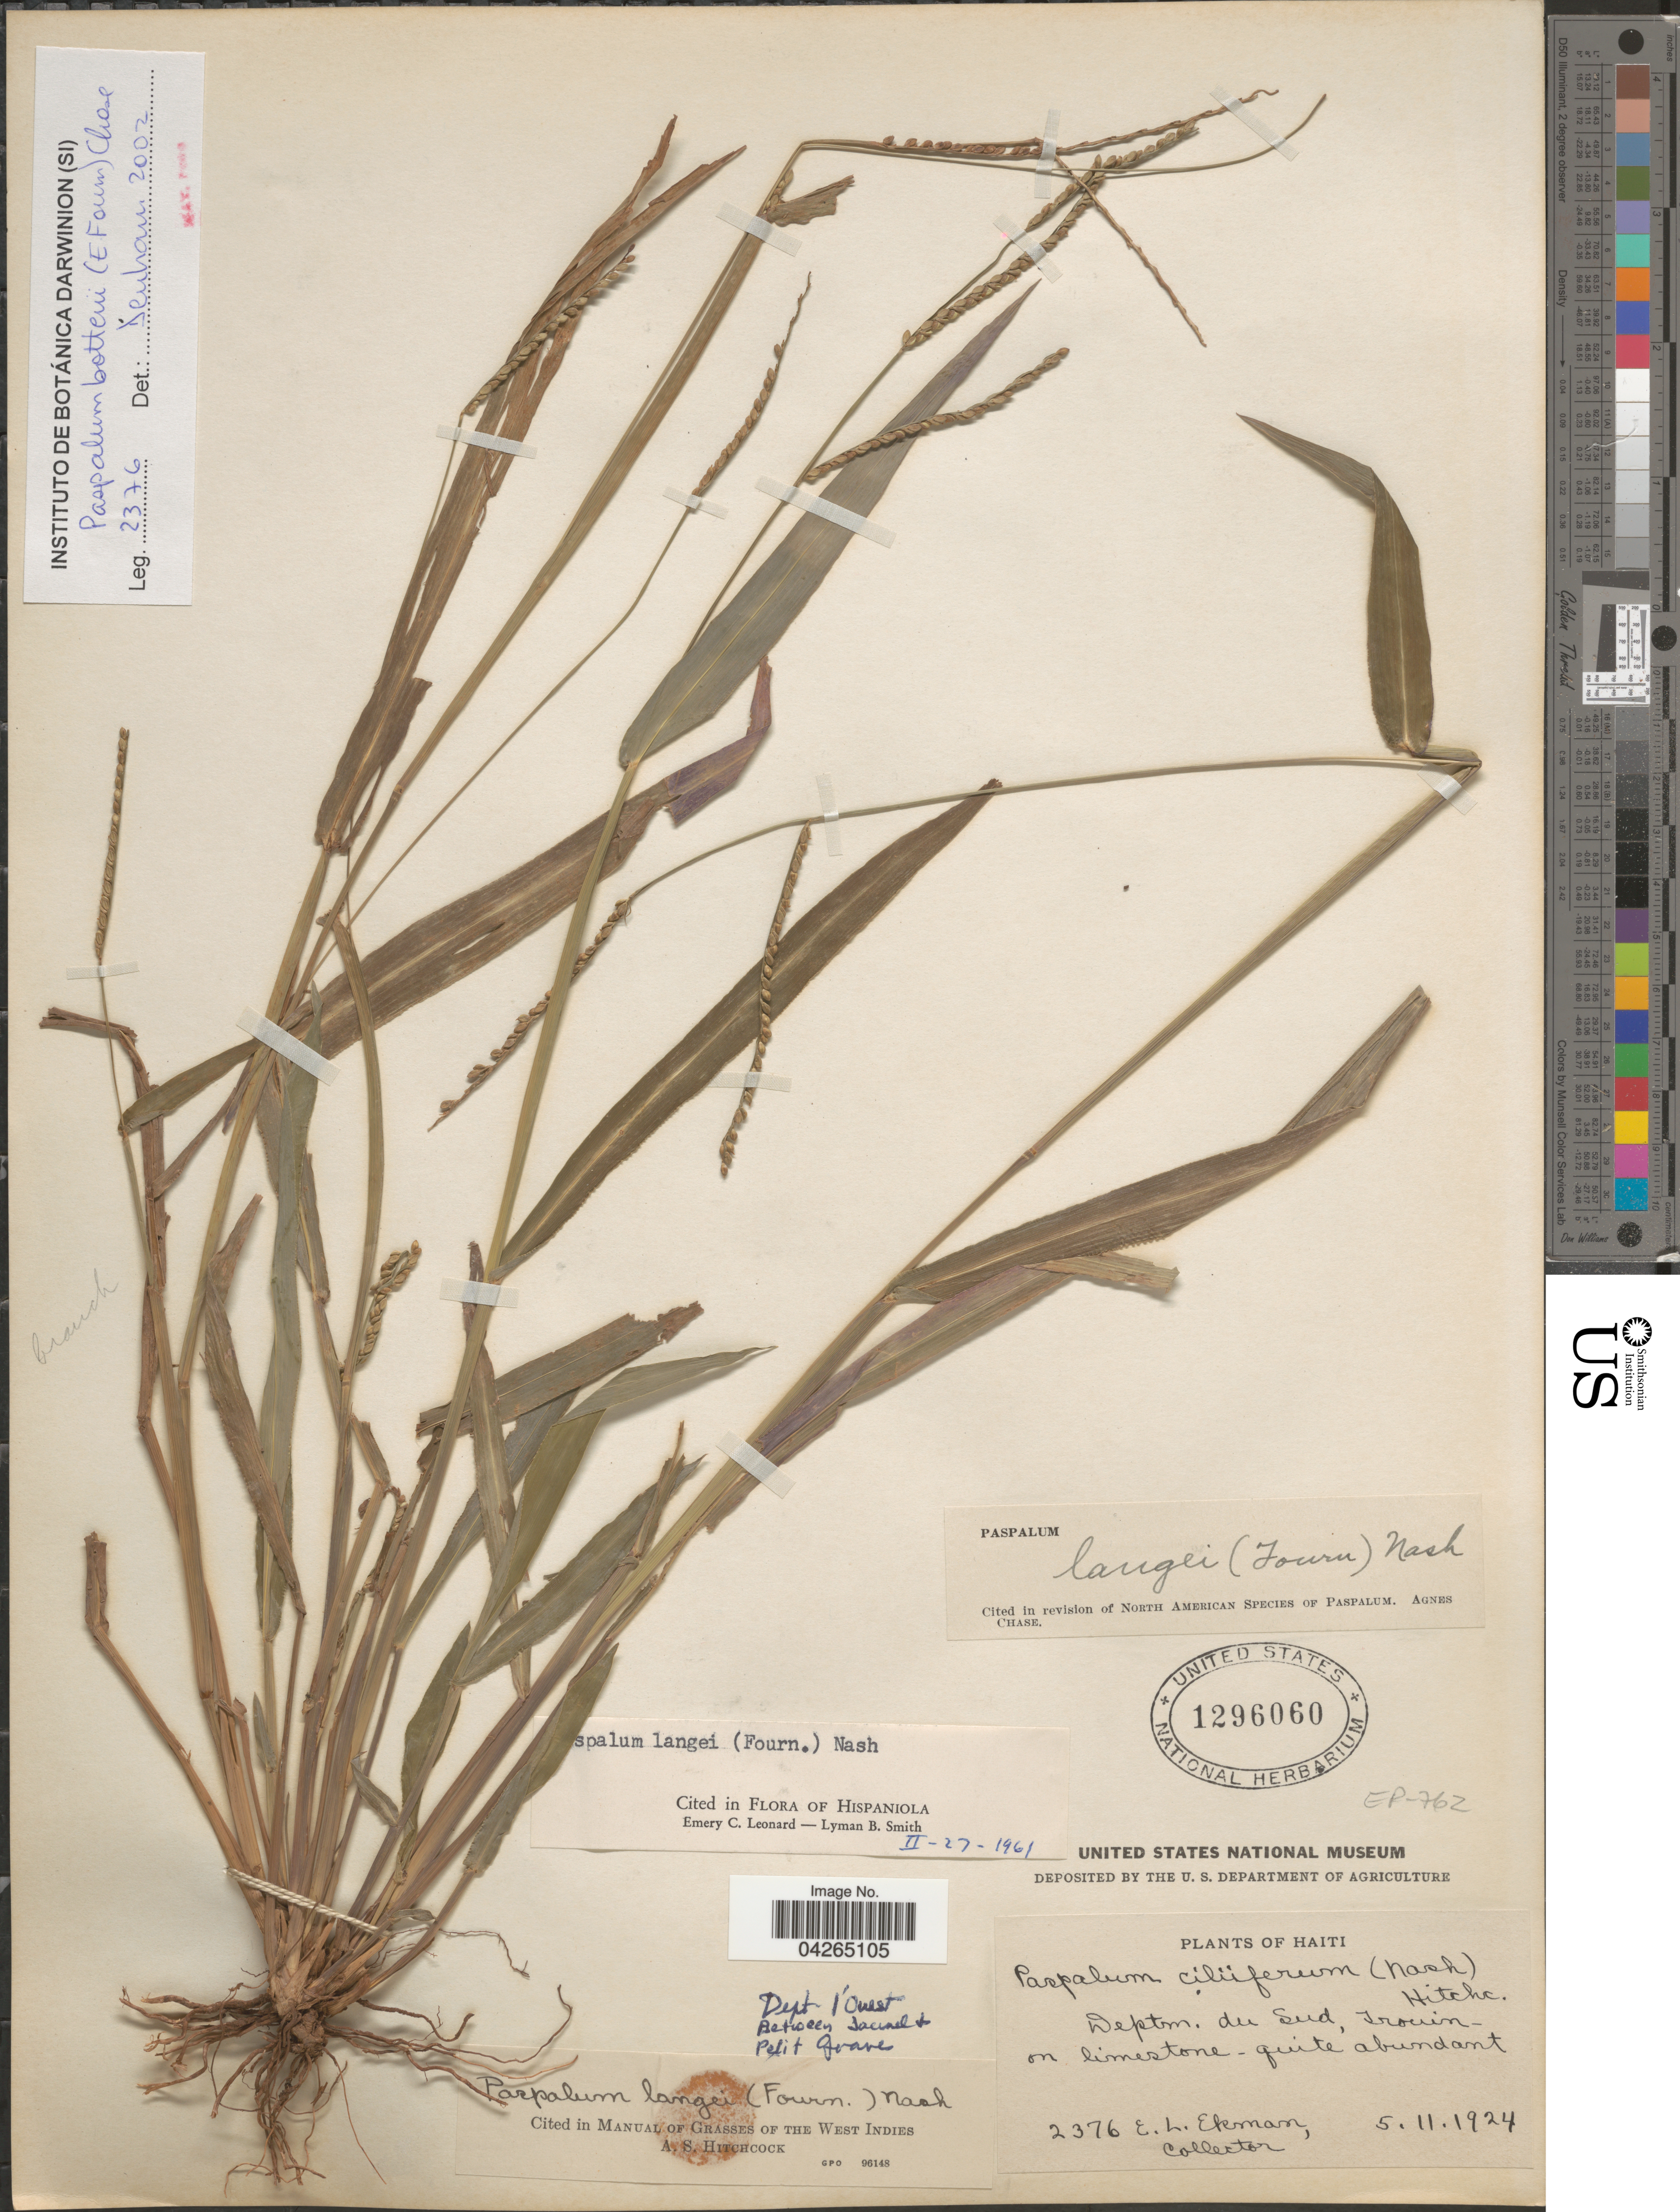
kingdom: Plantae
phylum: Tracheophyta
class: Liliopsida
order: Poales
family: Poaceae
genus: Paspalum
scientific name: Paspalum botterii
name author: (E. Fourn.) Chase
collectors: E. L. Ekman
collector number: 2376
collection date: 1924-11-05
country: Haiti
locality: Deptm. du Sud. Dept. l'Ouest Between Jacmel & Pelit Grave.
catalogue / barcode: US 1296060